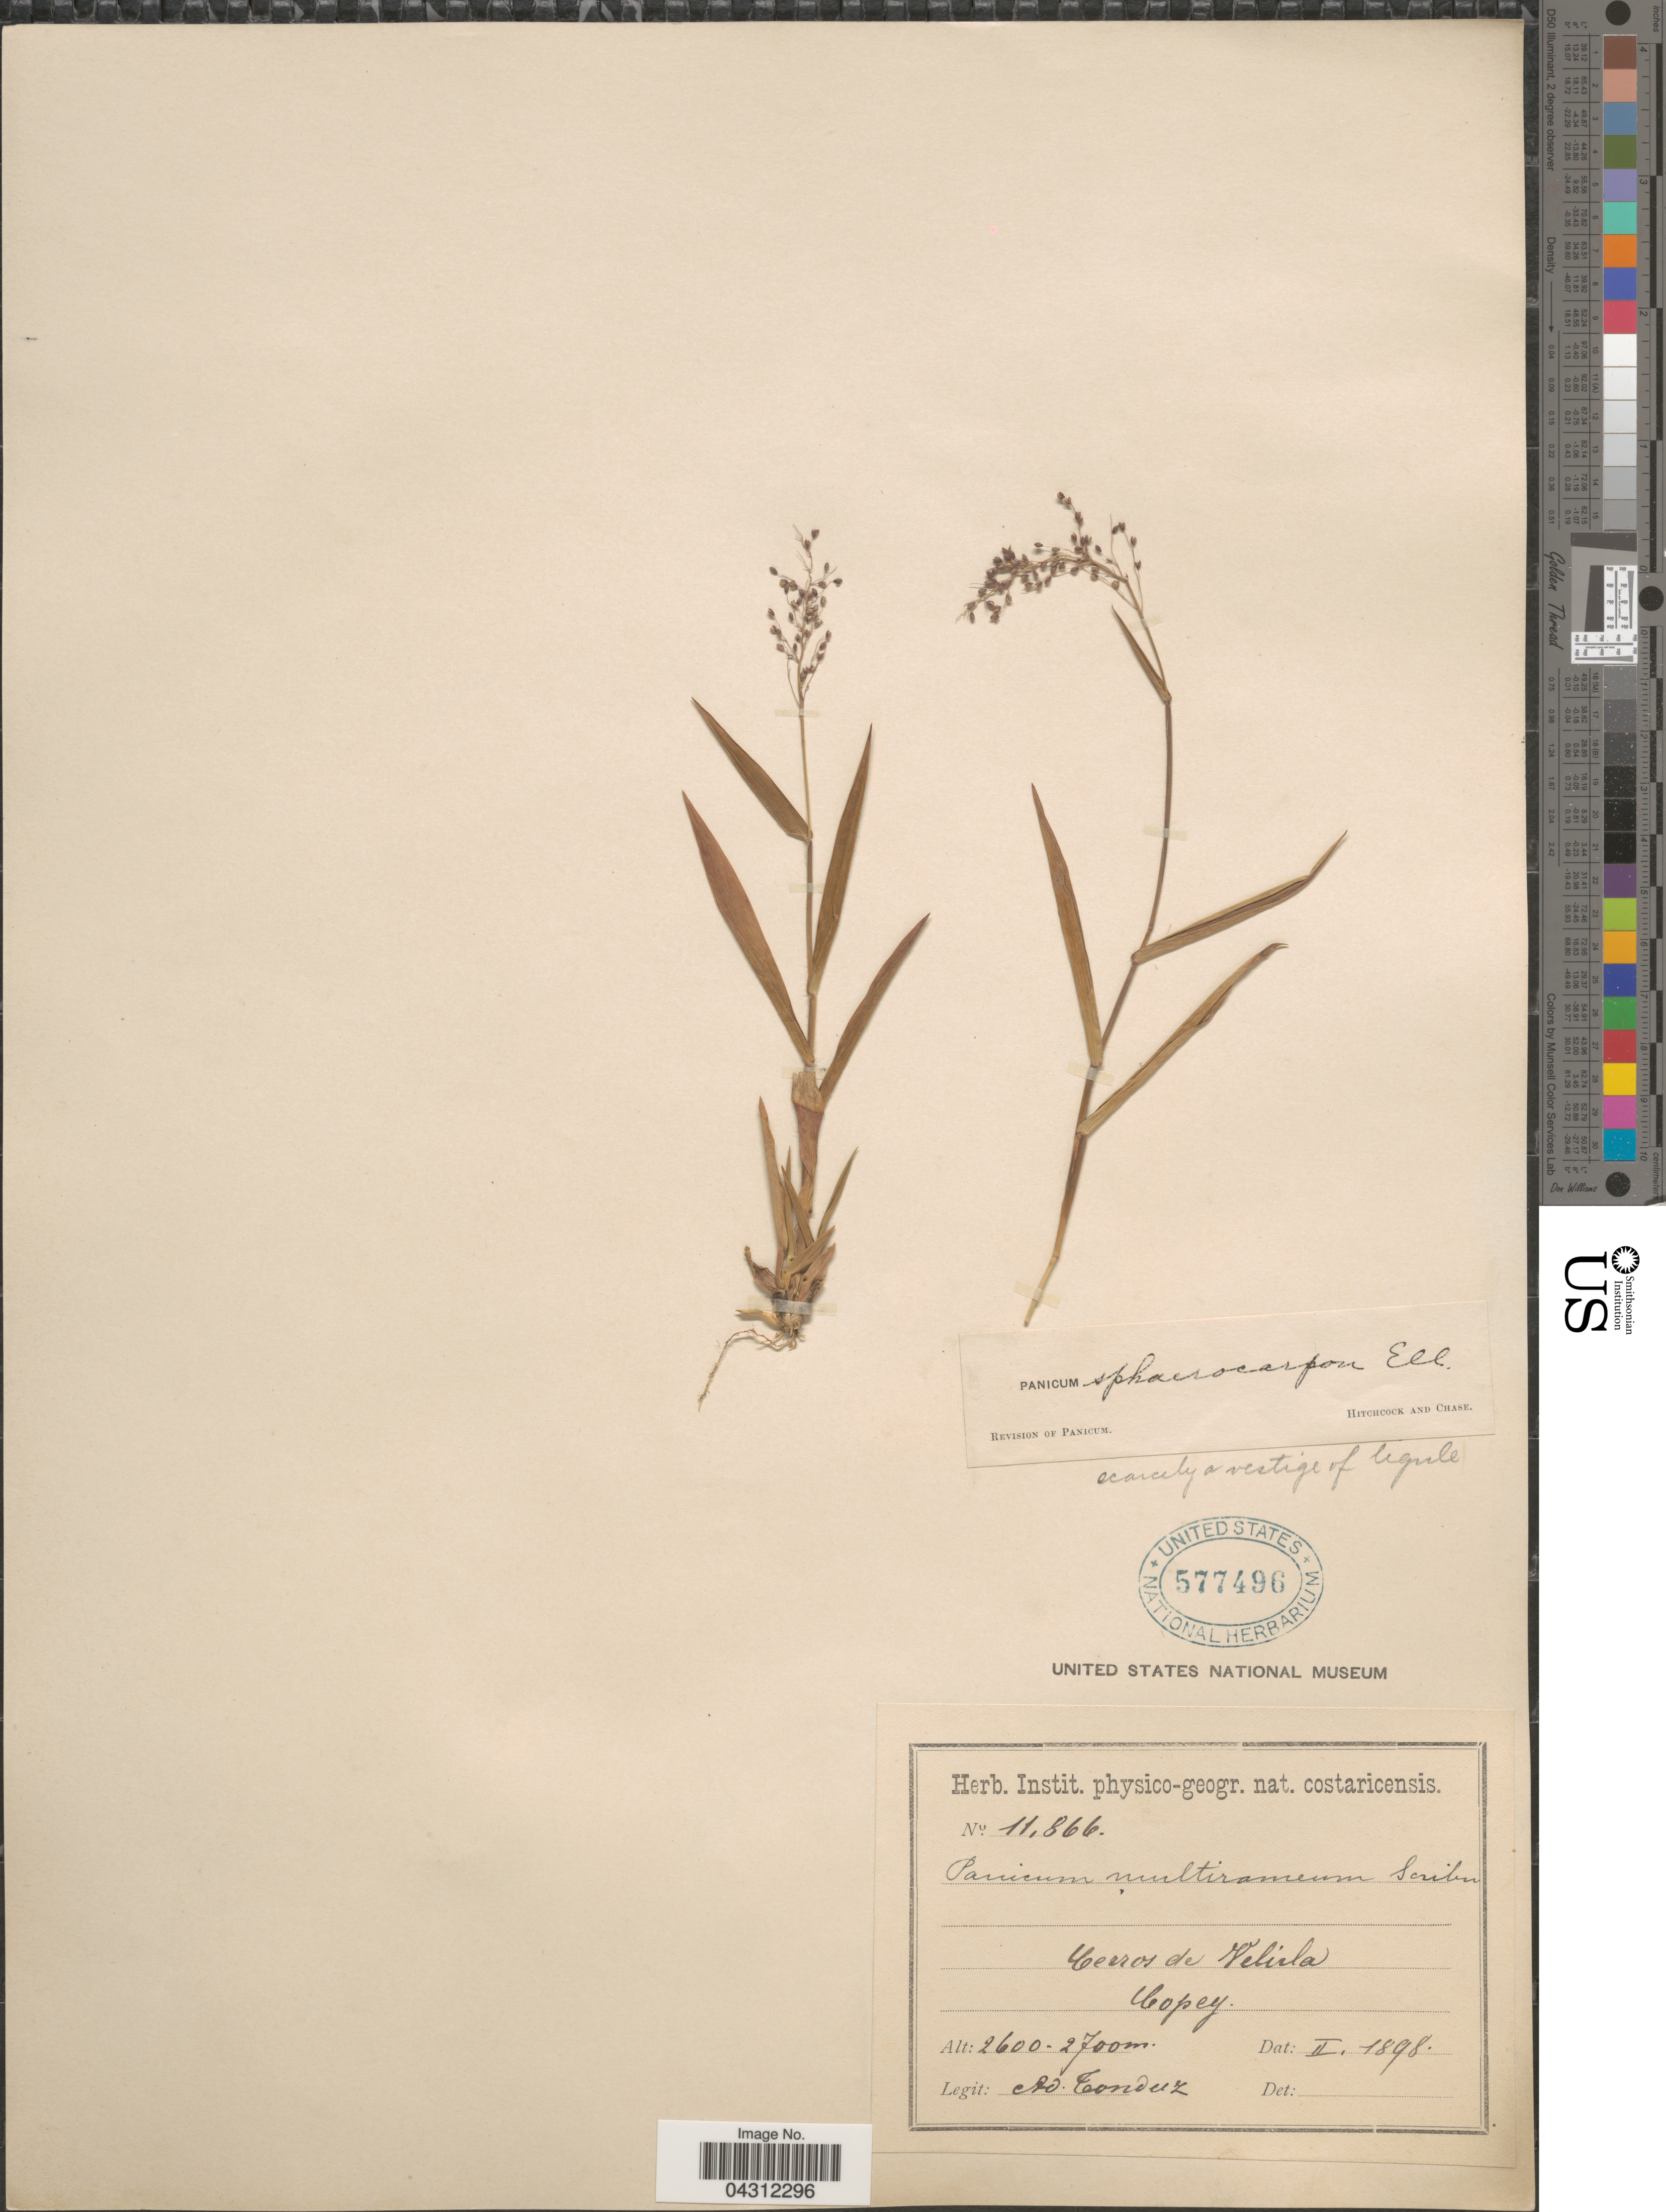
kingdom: Plantae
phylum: Tracheophyta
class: Liliopsida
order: Poales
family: Poaceae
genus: Dichanthelium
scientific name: Dichanthelium sphaerocarpon var. sphaerocarpon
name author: (Elliott) Gould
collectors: A. Tonduz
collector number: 11866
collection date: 1898-02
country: Costa Rica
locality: Cerros de Velirla, Copey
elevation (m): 2600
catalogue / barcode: US 577496